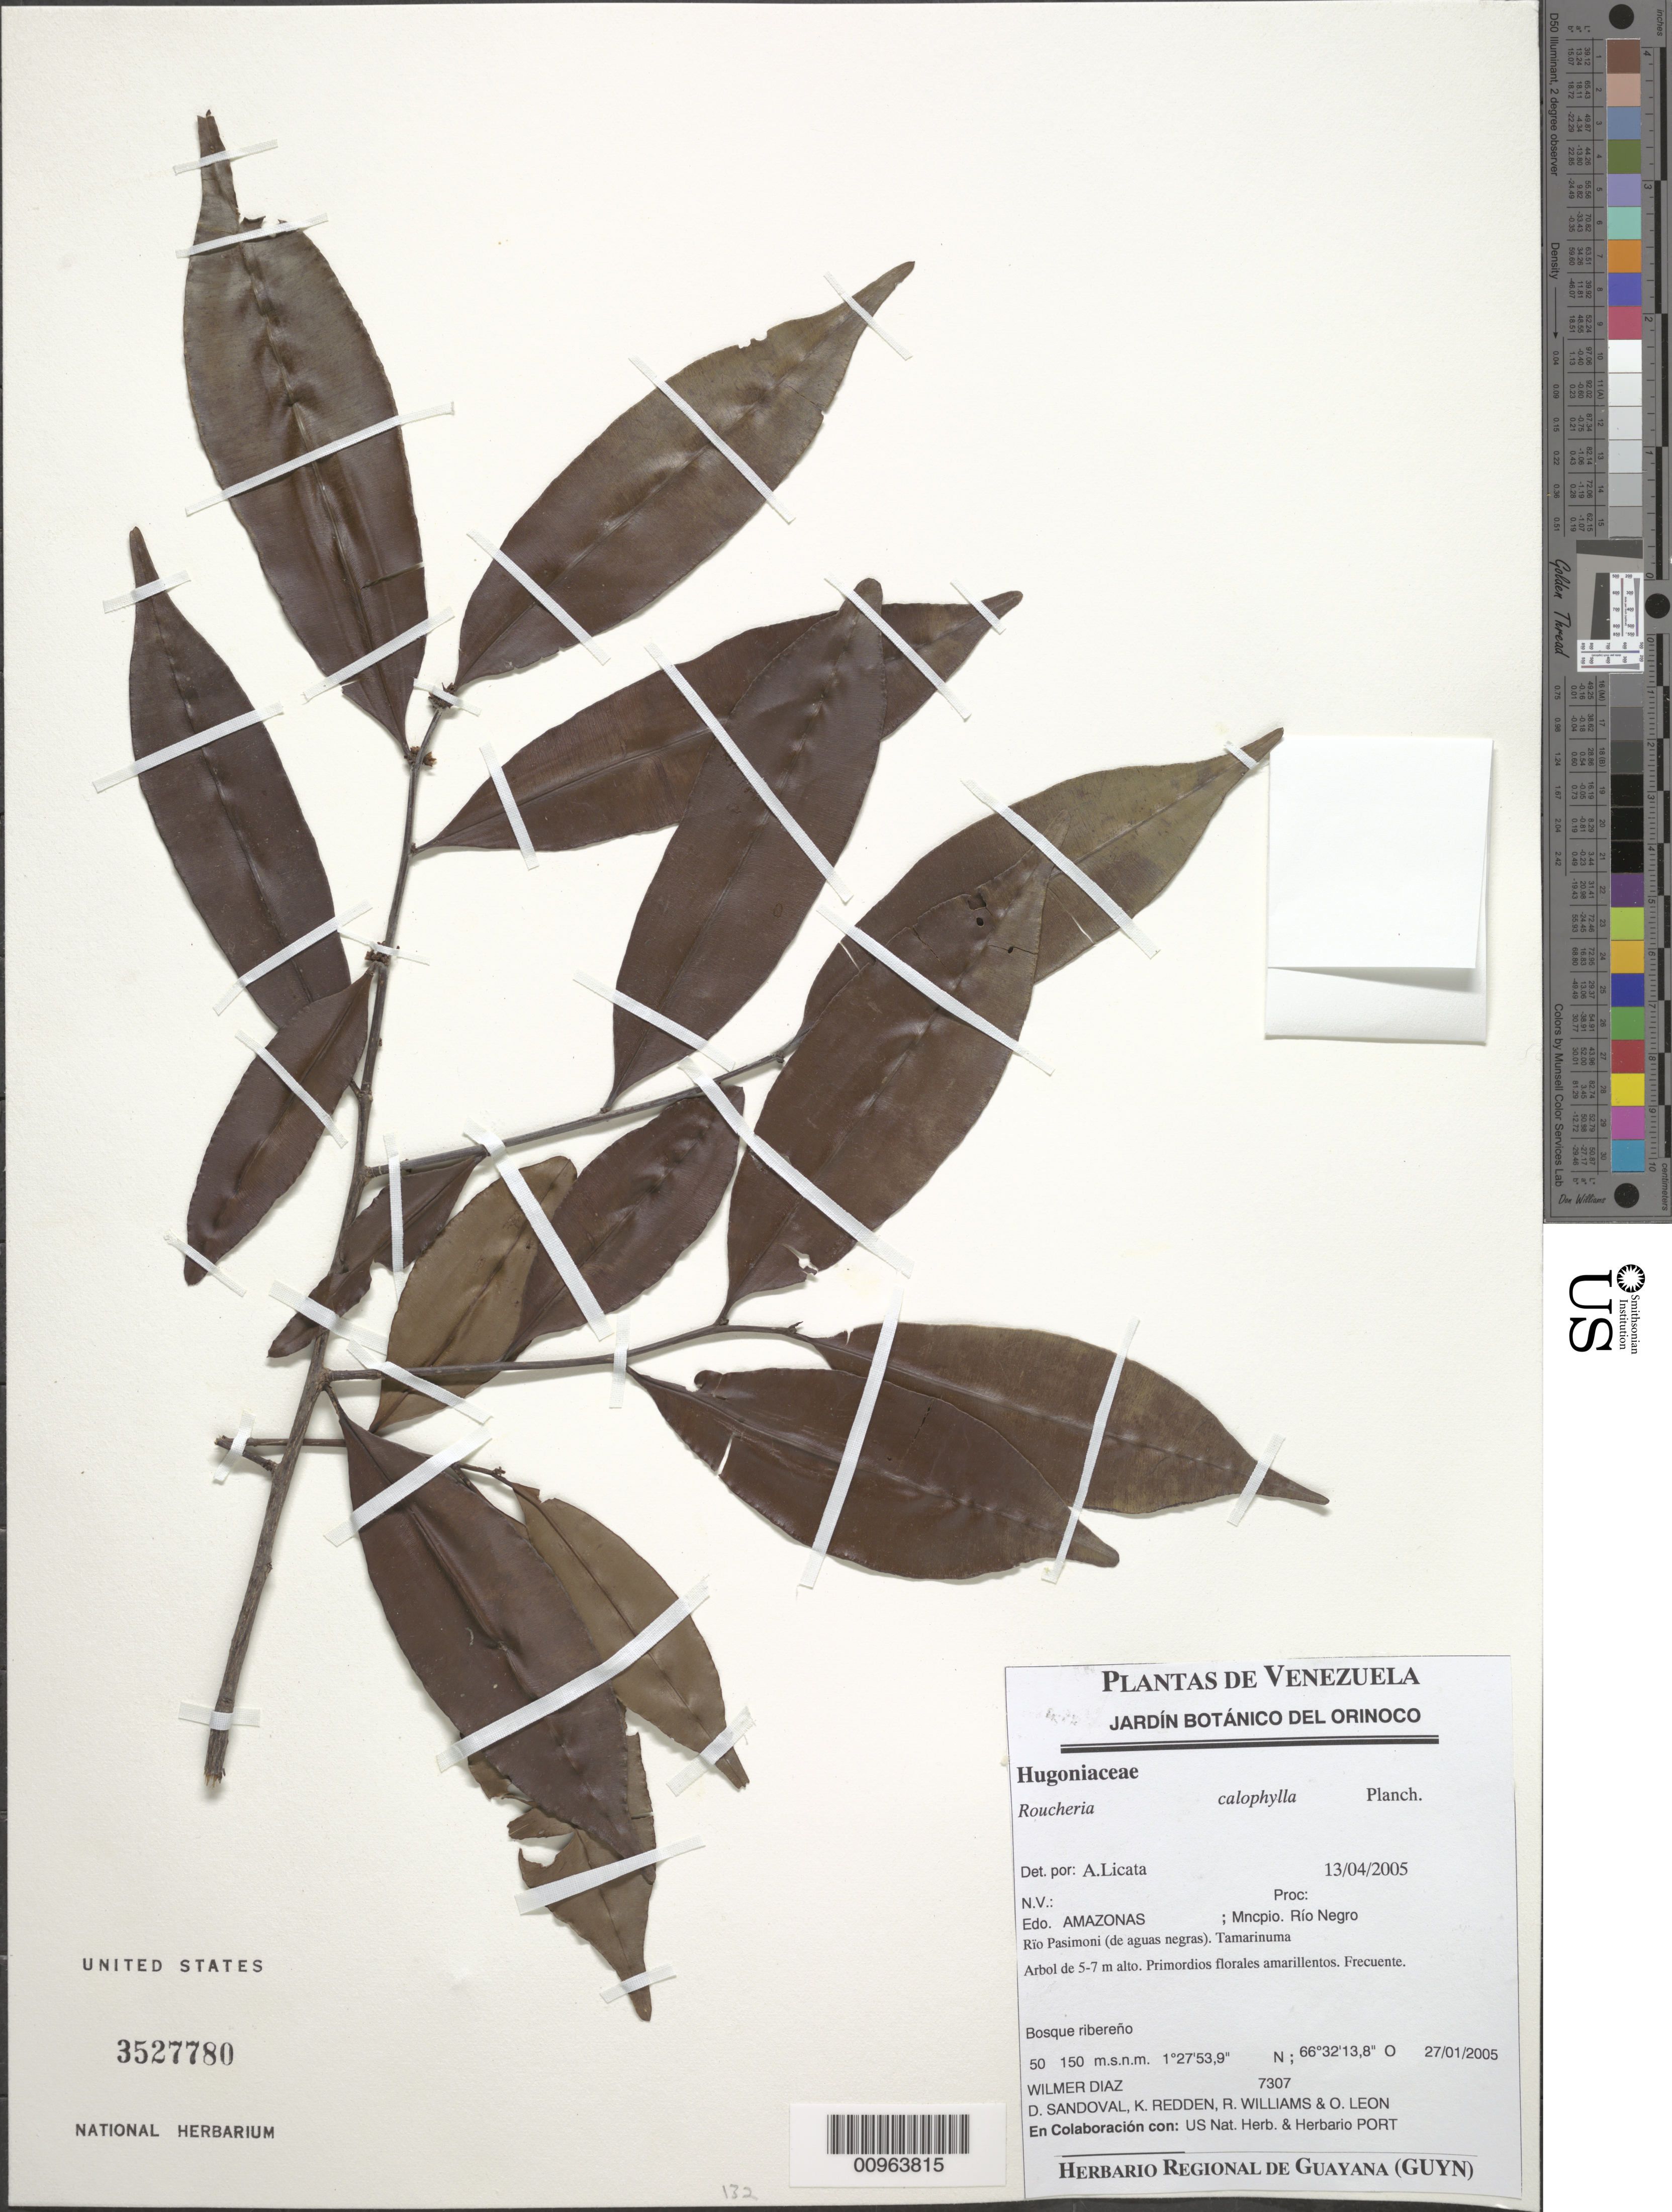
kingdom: Plantae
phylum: Tracheophyta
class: Magnoliopsida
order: Malpighiales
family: Linaceae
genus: Roucheria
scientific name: Roucheria calophylla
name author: Planch.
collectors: W. Díaz P., D. Sandoval, K. M. Redden, R. Williams & O. León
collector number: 7307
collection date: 2005-01-27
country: Venezuela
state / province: Amazonas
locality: Mncpio. Río Negro. Rïo Pasimoni (de aguas negras). Tamarinuma.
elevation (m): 50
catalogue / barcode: US 3527780